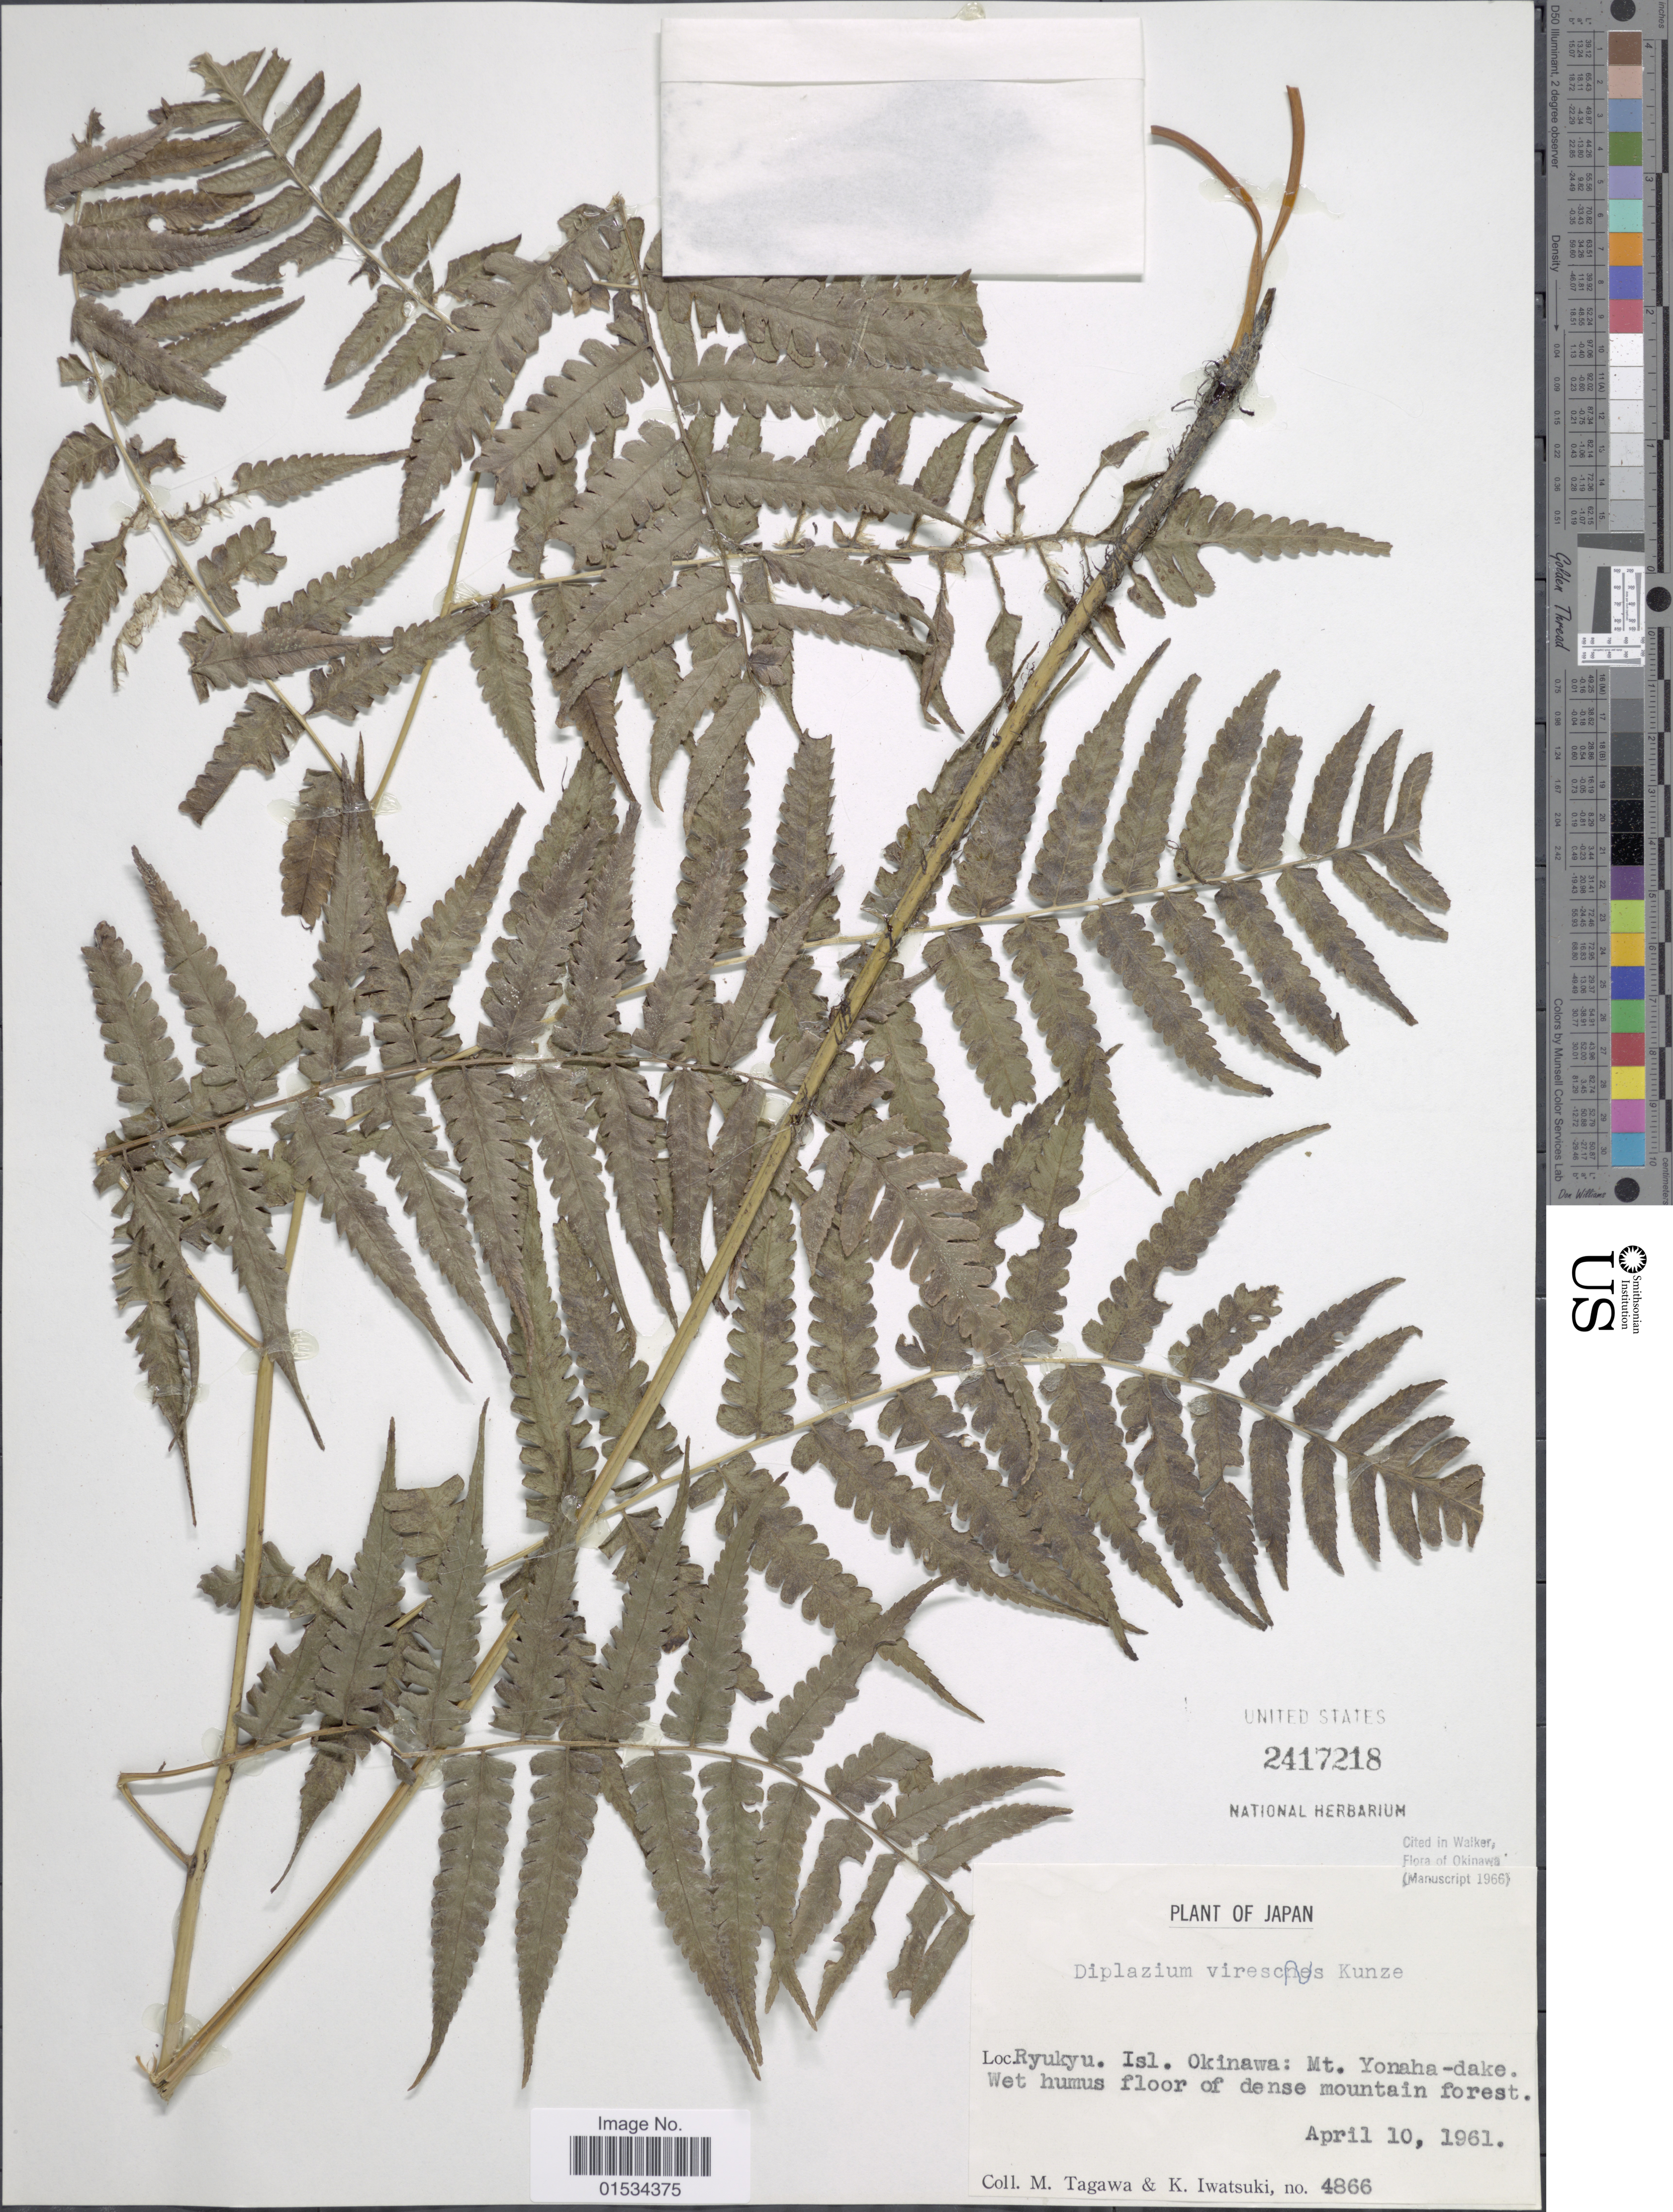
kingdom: Plantae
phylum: Tracheophyta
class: Polypodiopsida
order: Polypodiales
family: Athyriaceae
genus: Diplazium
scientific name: Diplazium virescens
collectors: M. Tagawa & K. Iwatsuki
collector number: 4866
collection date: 1961-04-10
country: Japan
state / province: Okinawa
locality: Ryukyu. Isl.Okinawa: Mt. Yonaha-dake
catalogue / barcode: US 2417218